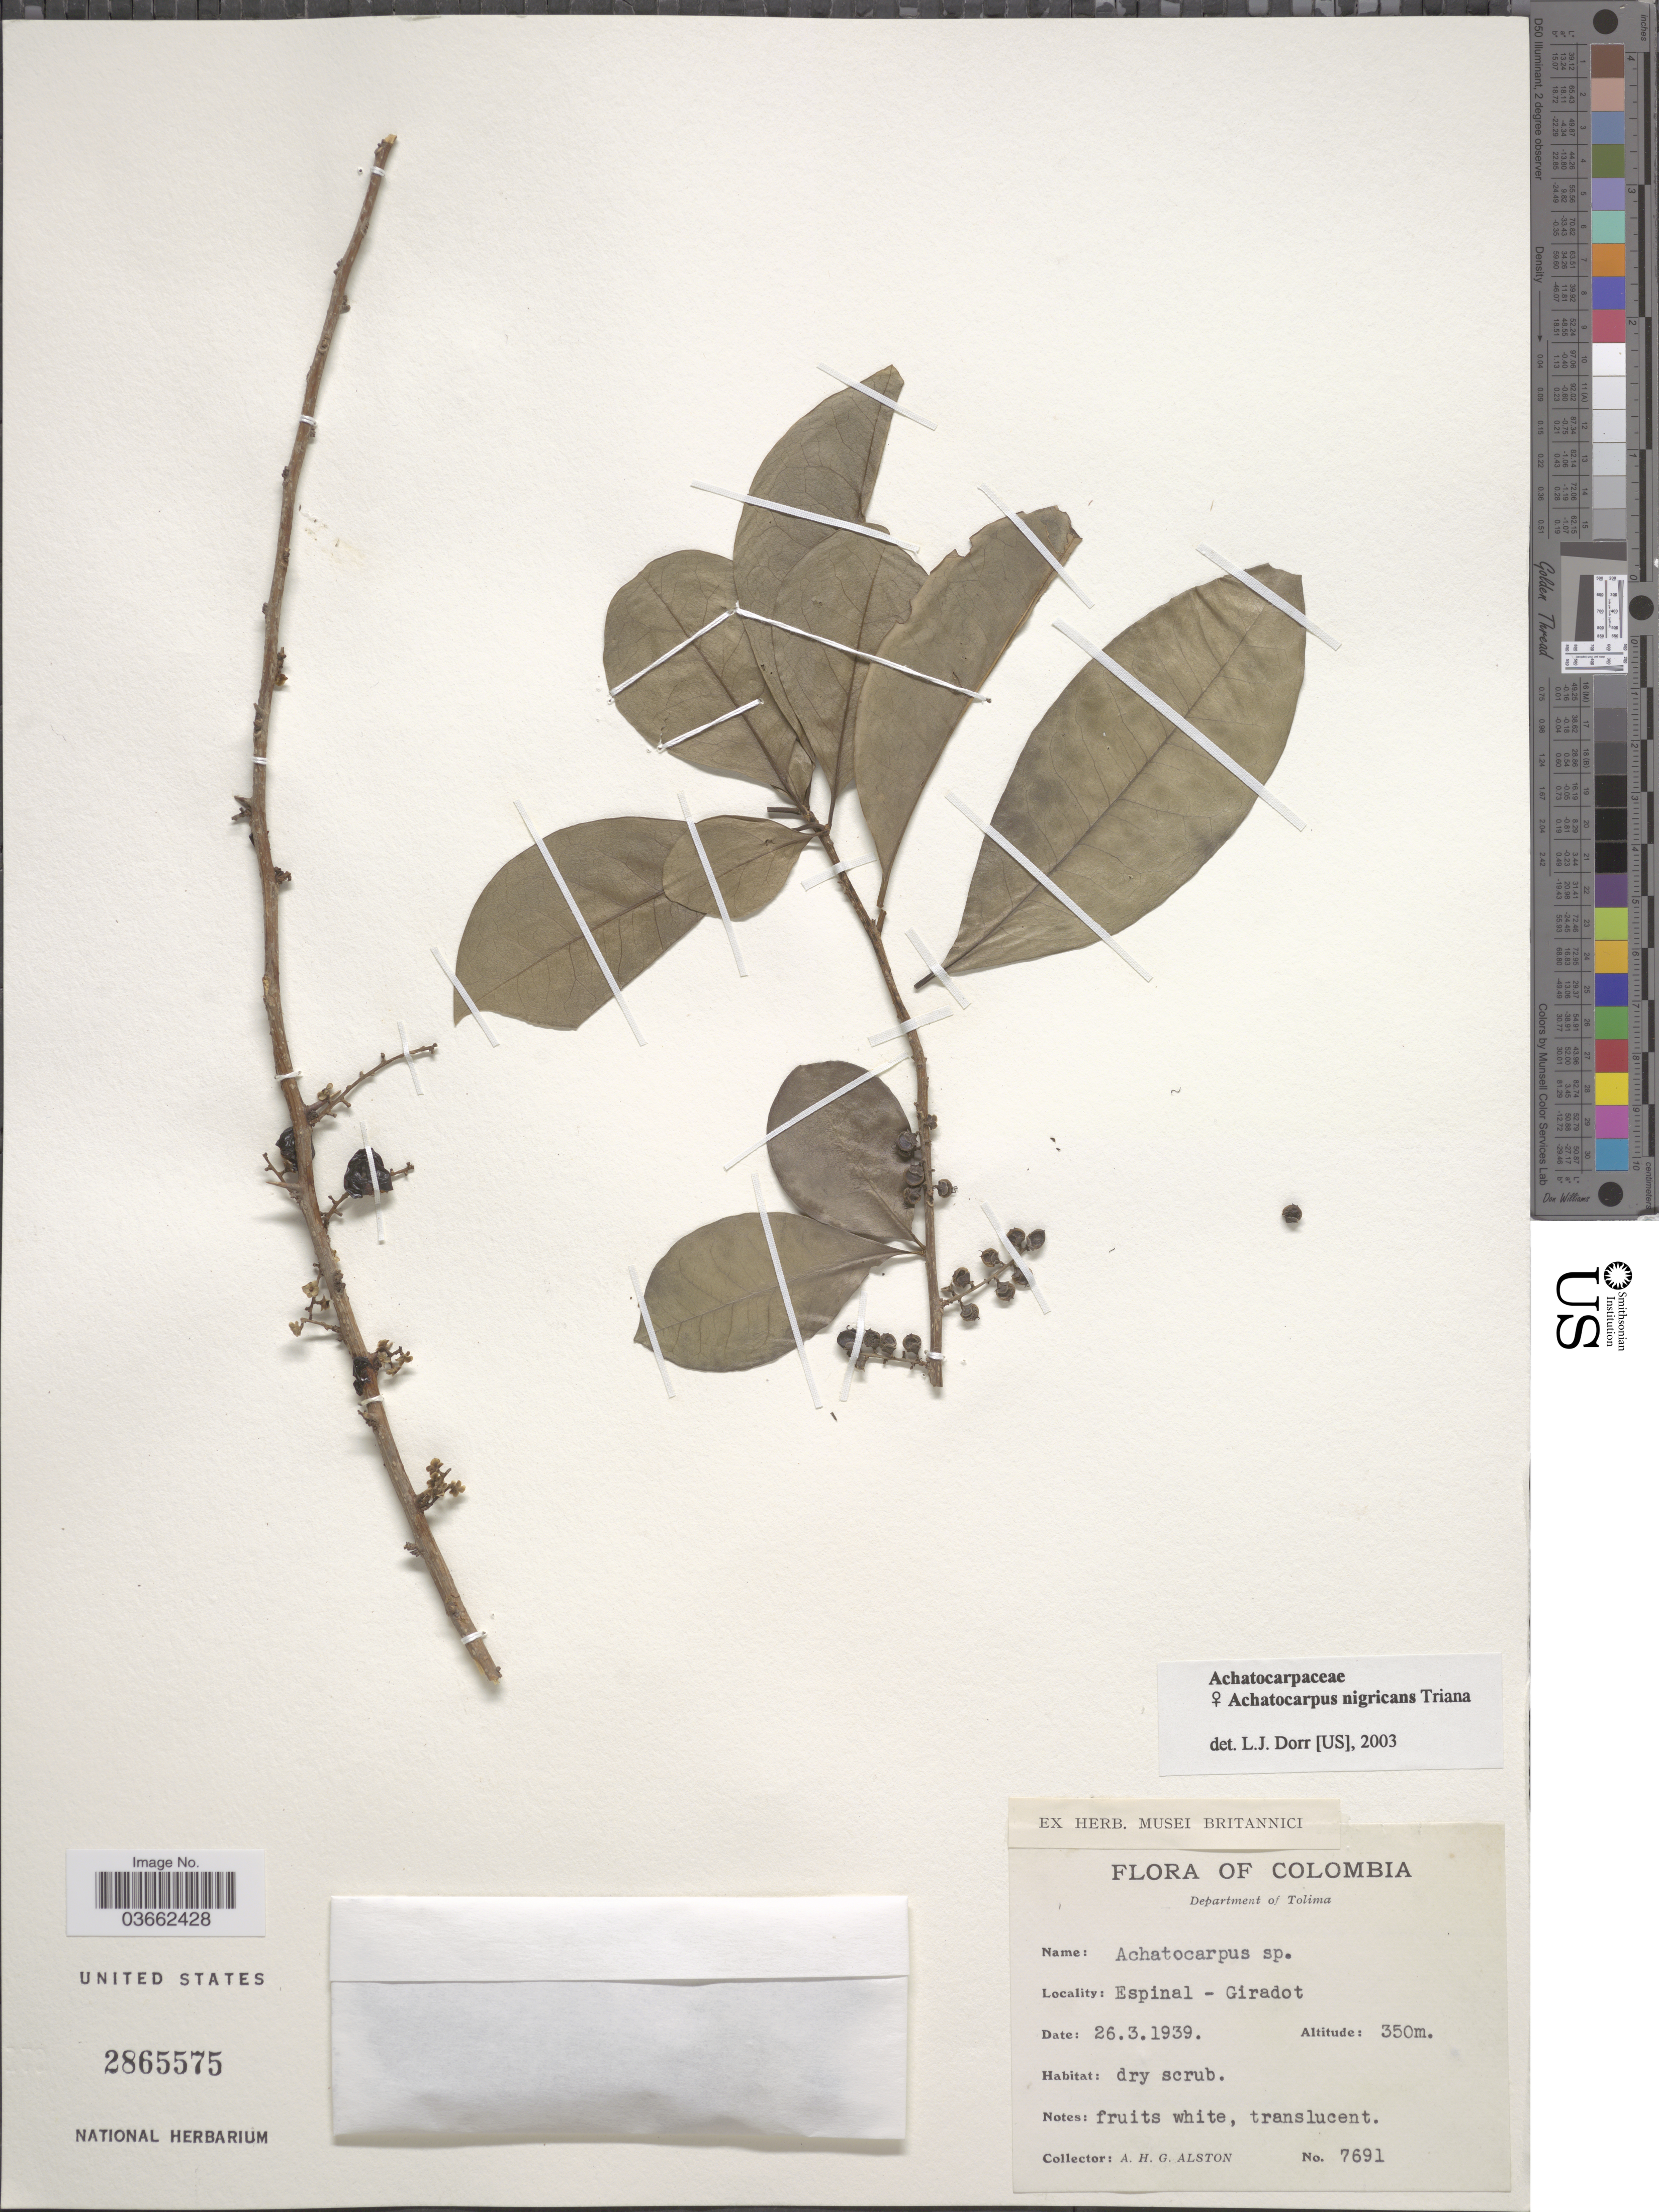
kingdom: Plantae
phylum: Tracheophyta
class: Magnoliopsida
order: Caryophyllales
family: Achatocarpaceae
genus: Achatocarpus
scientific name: Achatocarpus nigricans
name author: Triana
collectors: A. H. Alston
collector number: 7691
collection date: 1939-03-26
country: Colombia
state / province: Tolima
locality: Department of Tolima. Espinal - Giradot.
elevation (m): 350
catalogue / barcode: US 2865575